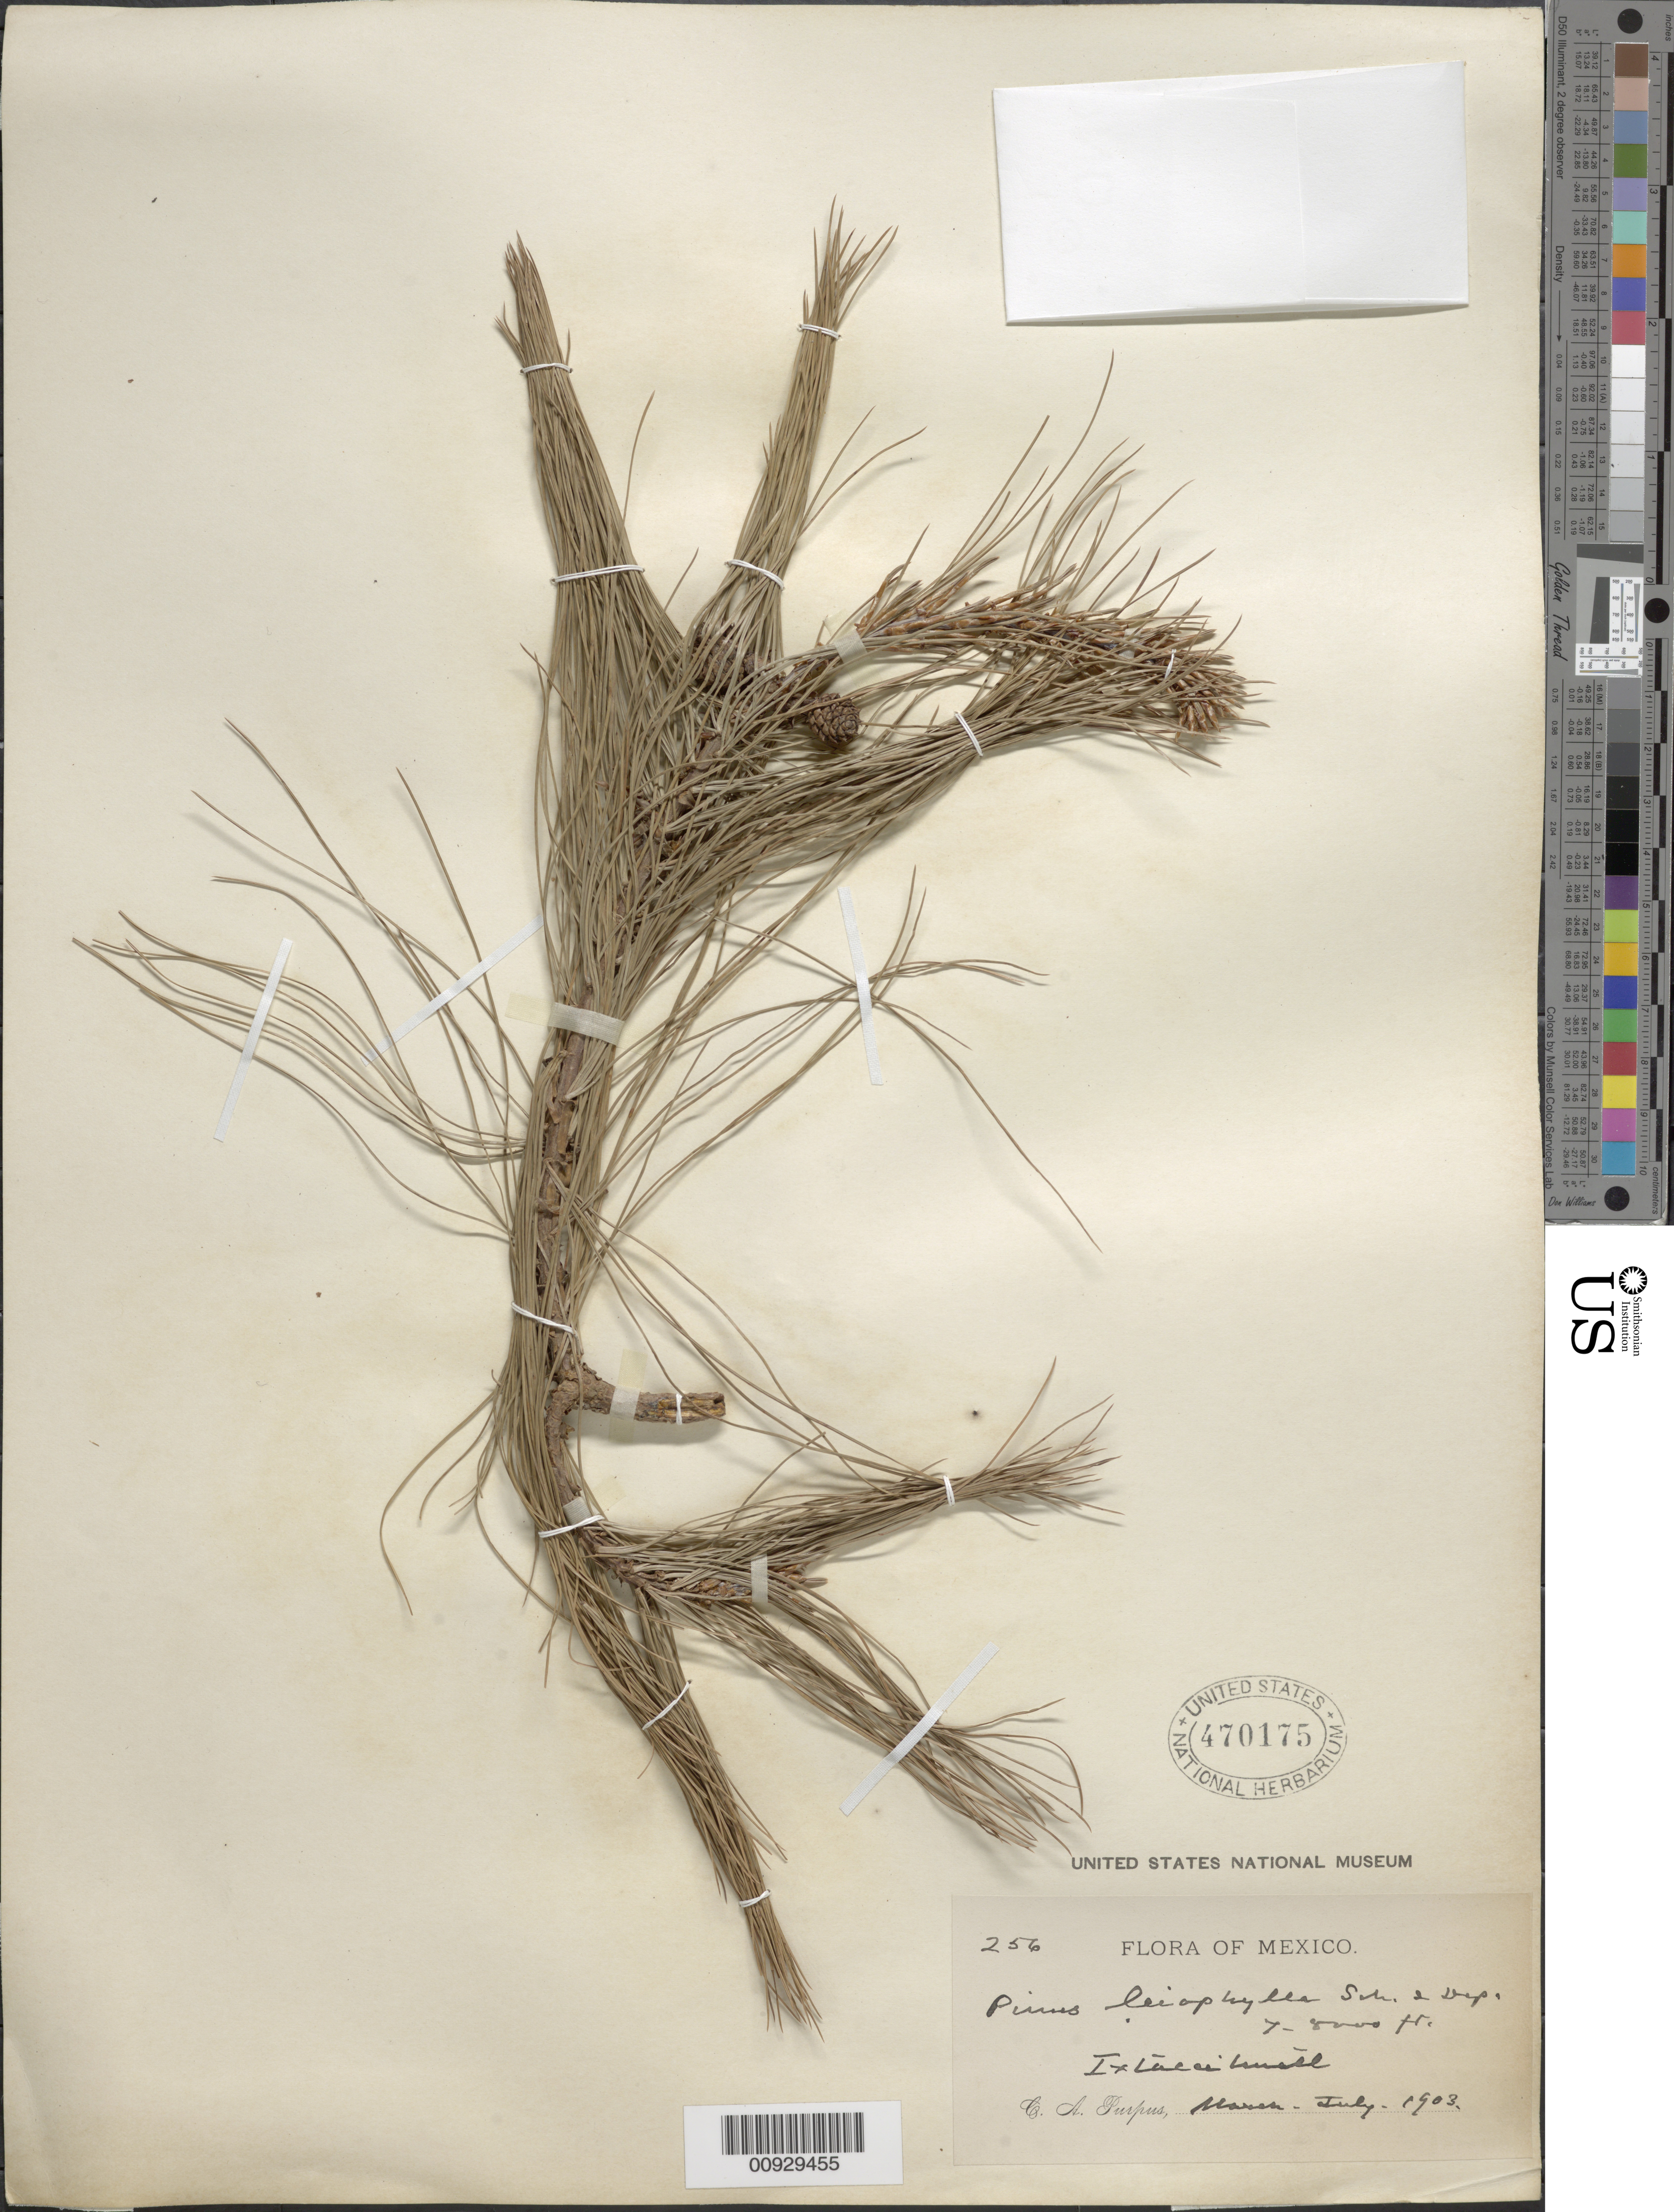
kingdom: Plantae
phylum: Tracheophyta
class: Pinopsida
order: Pinales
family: Pinaceae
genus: Pinus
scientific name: Pinus leiophylla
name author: Schiede ex Schltdl. & Cham.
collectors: C. A. Purpus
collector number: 256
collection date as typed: Mar 1903 to -- Jul 1903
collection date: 1903-03/1903-07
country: Mexico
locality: Ixtaccihuatl.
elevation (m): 2134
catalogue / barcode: US 470175